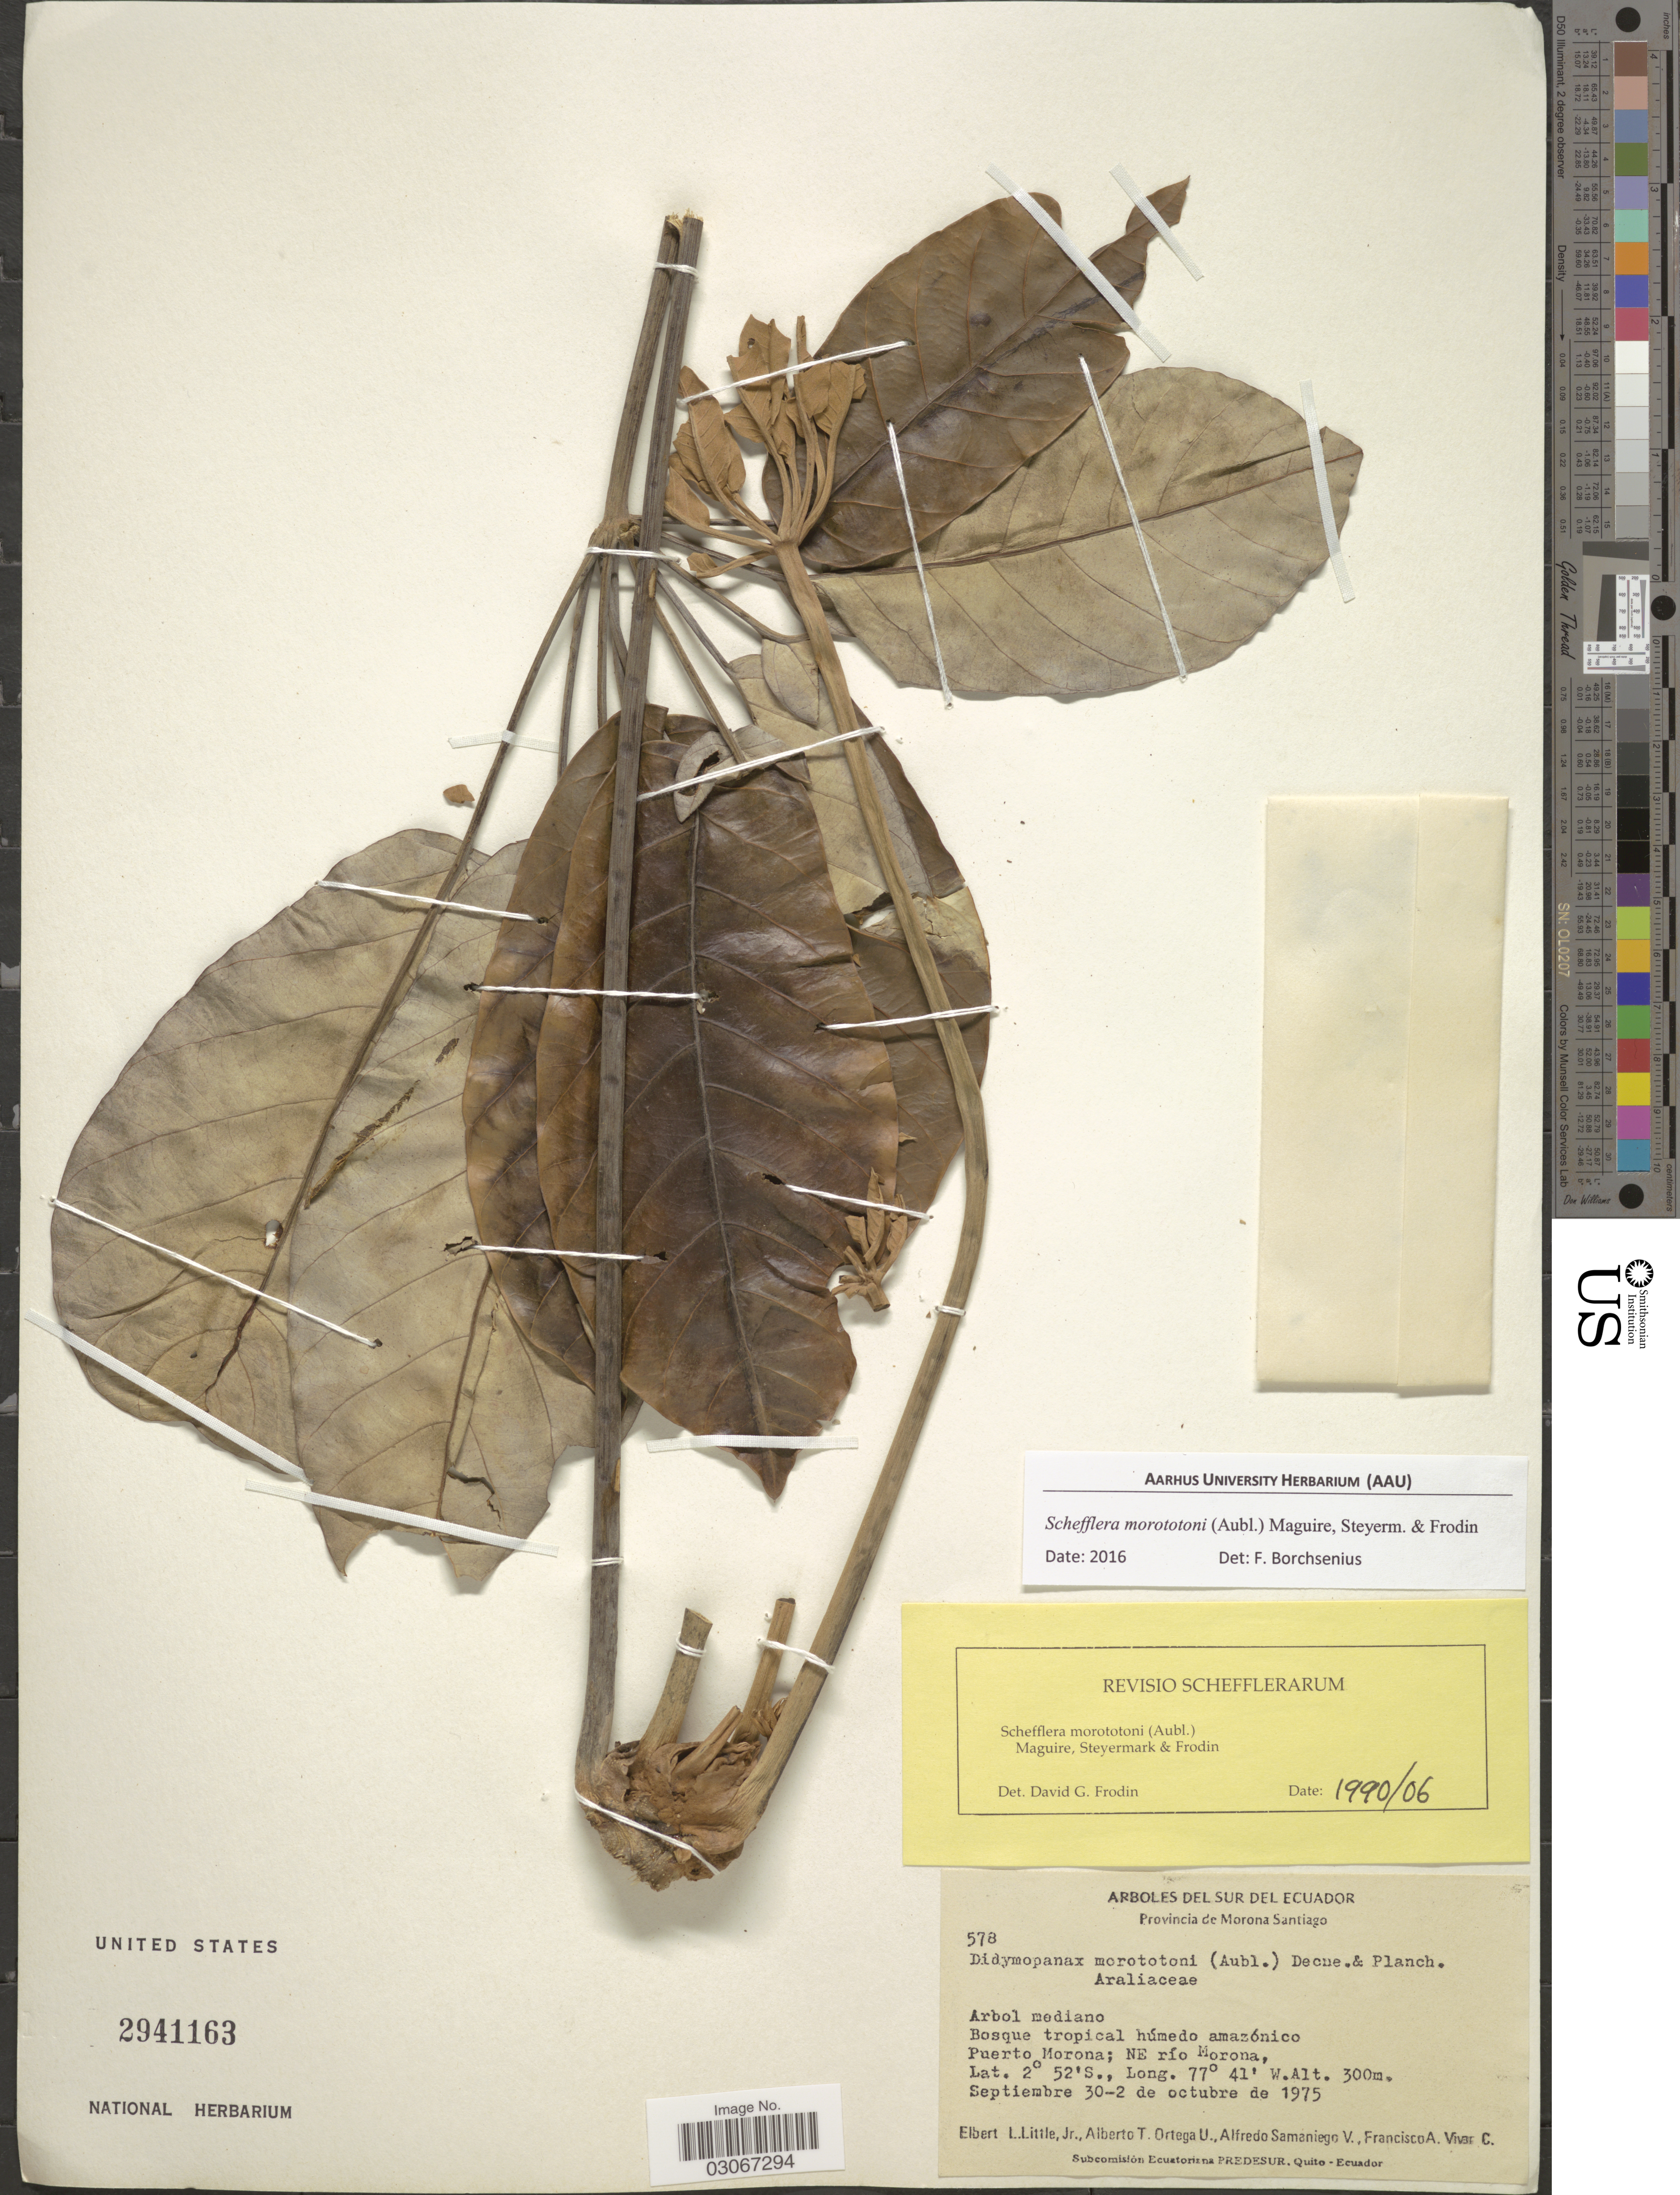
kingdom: Plantae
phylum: Tracheophyta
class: Magnoliopsida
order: Apiales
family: Araliaceae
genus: Schefflera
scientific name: Schefflera morototoni (Aubl.) Maguire, Steyerm. & Frodin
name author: (Aubl.) Maguire et al.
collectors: E. L. Little, A. T. Ortega U., A. V. Samaniego & F. A. Vivar C.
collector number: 578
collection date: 1975-09-30/1975-10-02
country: Ecuador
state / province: Morona-Santiago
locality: Puerto Morona: NE río Morona.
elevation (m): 300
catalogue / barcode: US 2941163